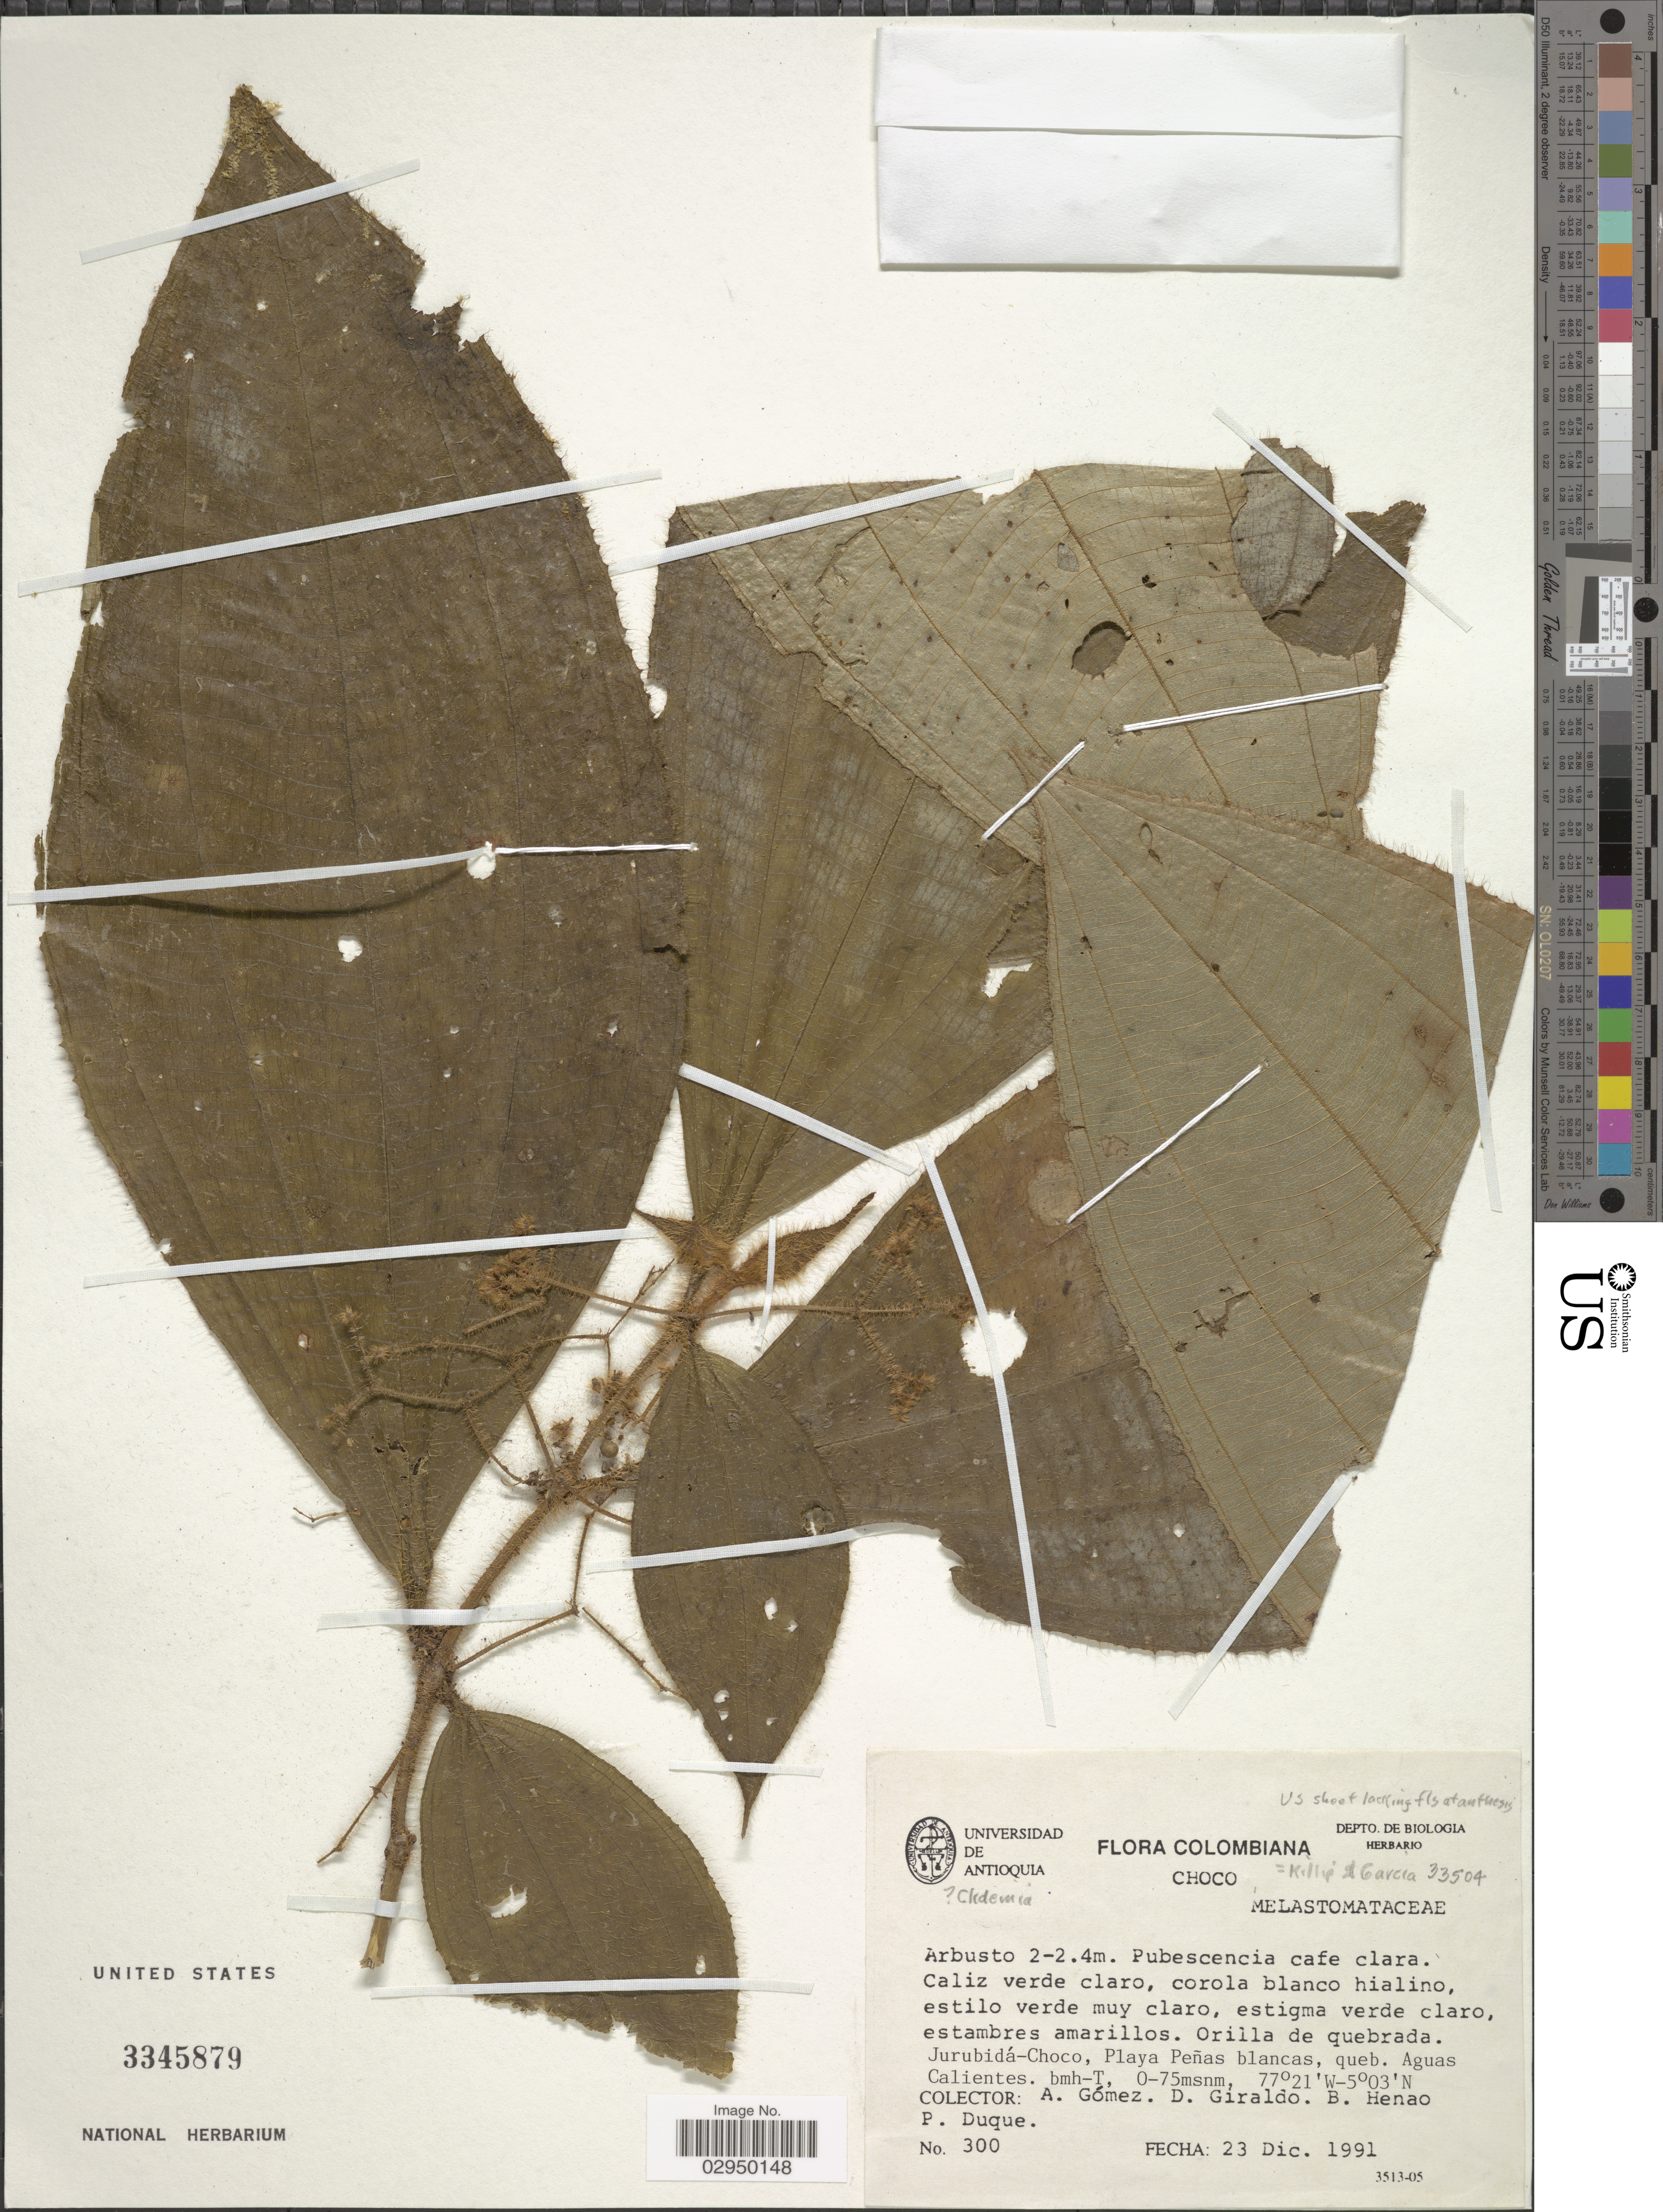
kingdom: Plantae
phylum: Tracheophyta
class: Magnoliopsida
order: Myrtales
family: Melastomataceae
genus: Clidemia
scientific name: Clidemia sp.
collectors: A. Gómez, D. Giraldo, B. Henao & P. Duque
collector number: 300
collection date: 1991-12-23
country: Colombia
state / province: Chocó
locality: Orilla de quebrada. Jurubidá-Choco, Playa Peñas blancas, queb. Aguas Calientes.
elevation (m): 0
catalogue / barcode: US 3345879